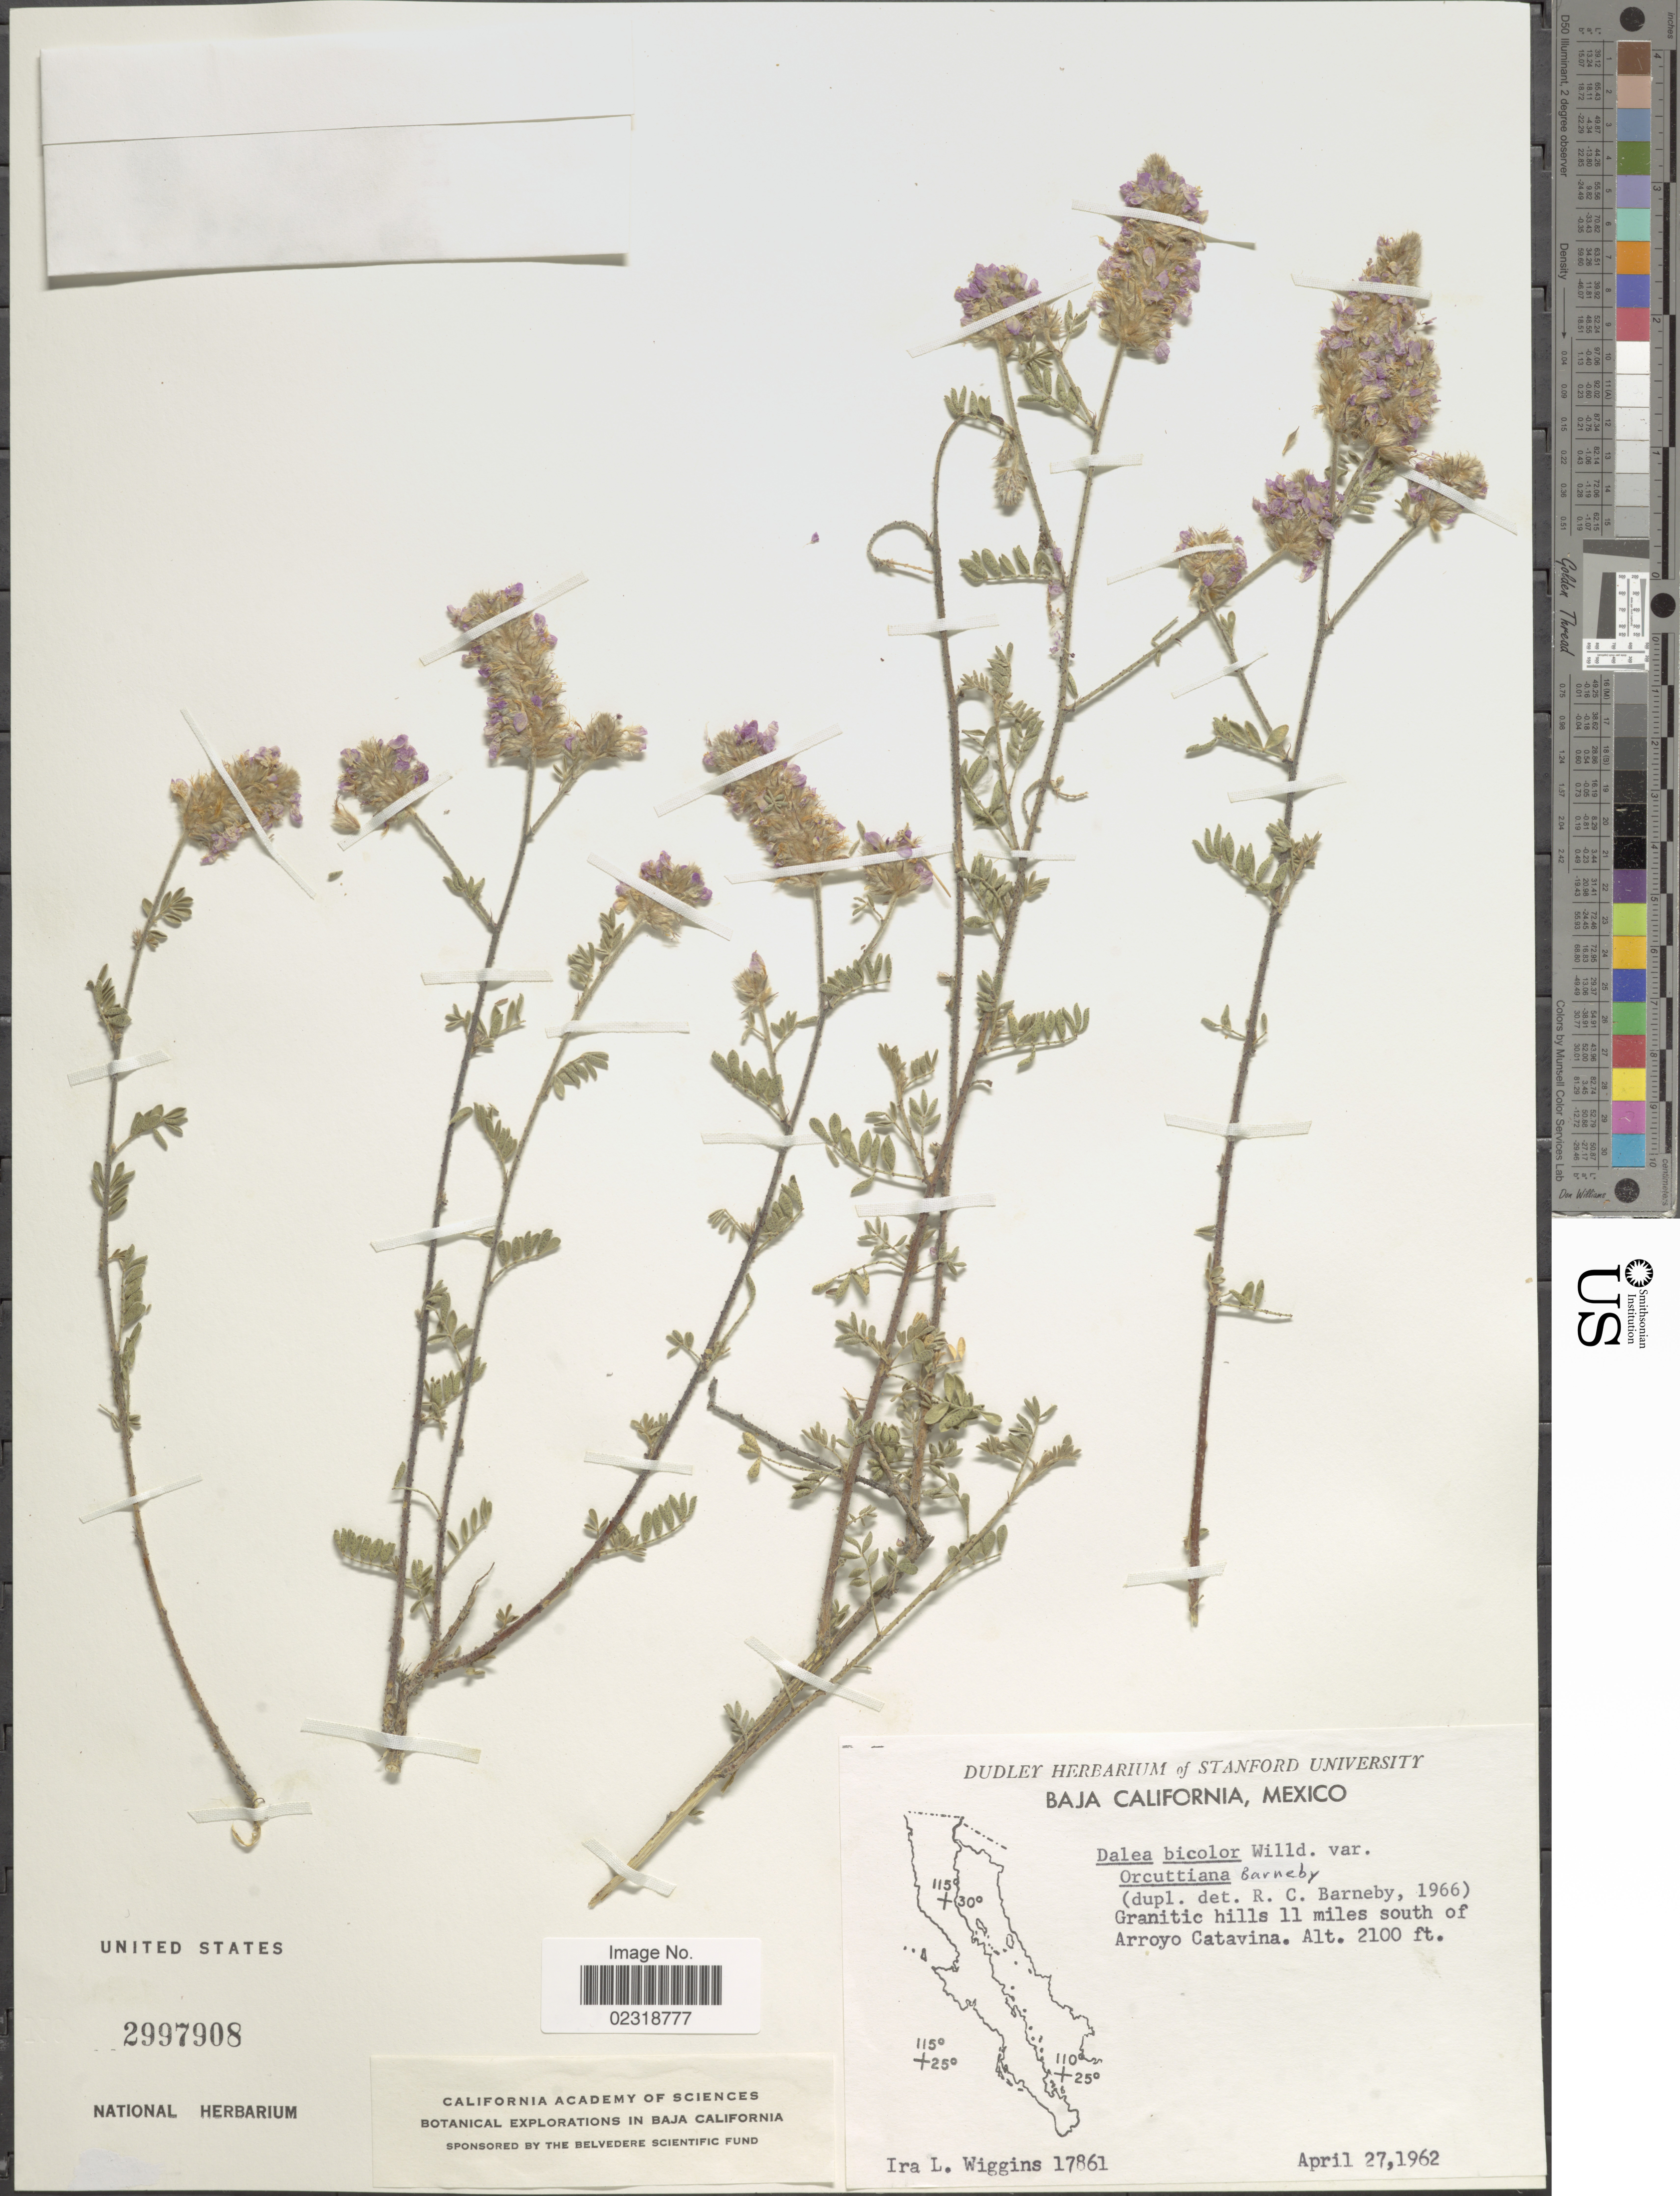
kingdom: Plantae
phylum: Tracheophyta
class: Magnoliopsida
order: Fabales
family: Fabaceae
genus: Dalea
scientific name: Dalea bicolor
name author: Humb. & Bonpl. ex Willd.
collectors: I. L. Wiggins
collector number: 17861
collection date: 1962-04-27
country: Mexico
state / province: Baja California Norte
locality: Granitic hills 11 miles south of Arroyo Catavina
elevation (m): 640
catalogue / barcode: US 2997908